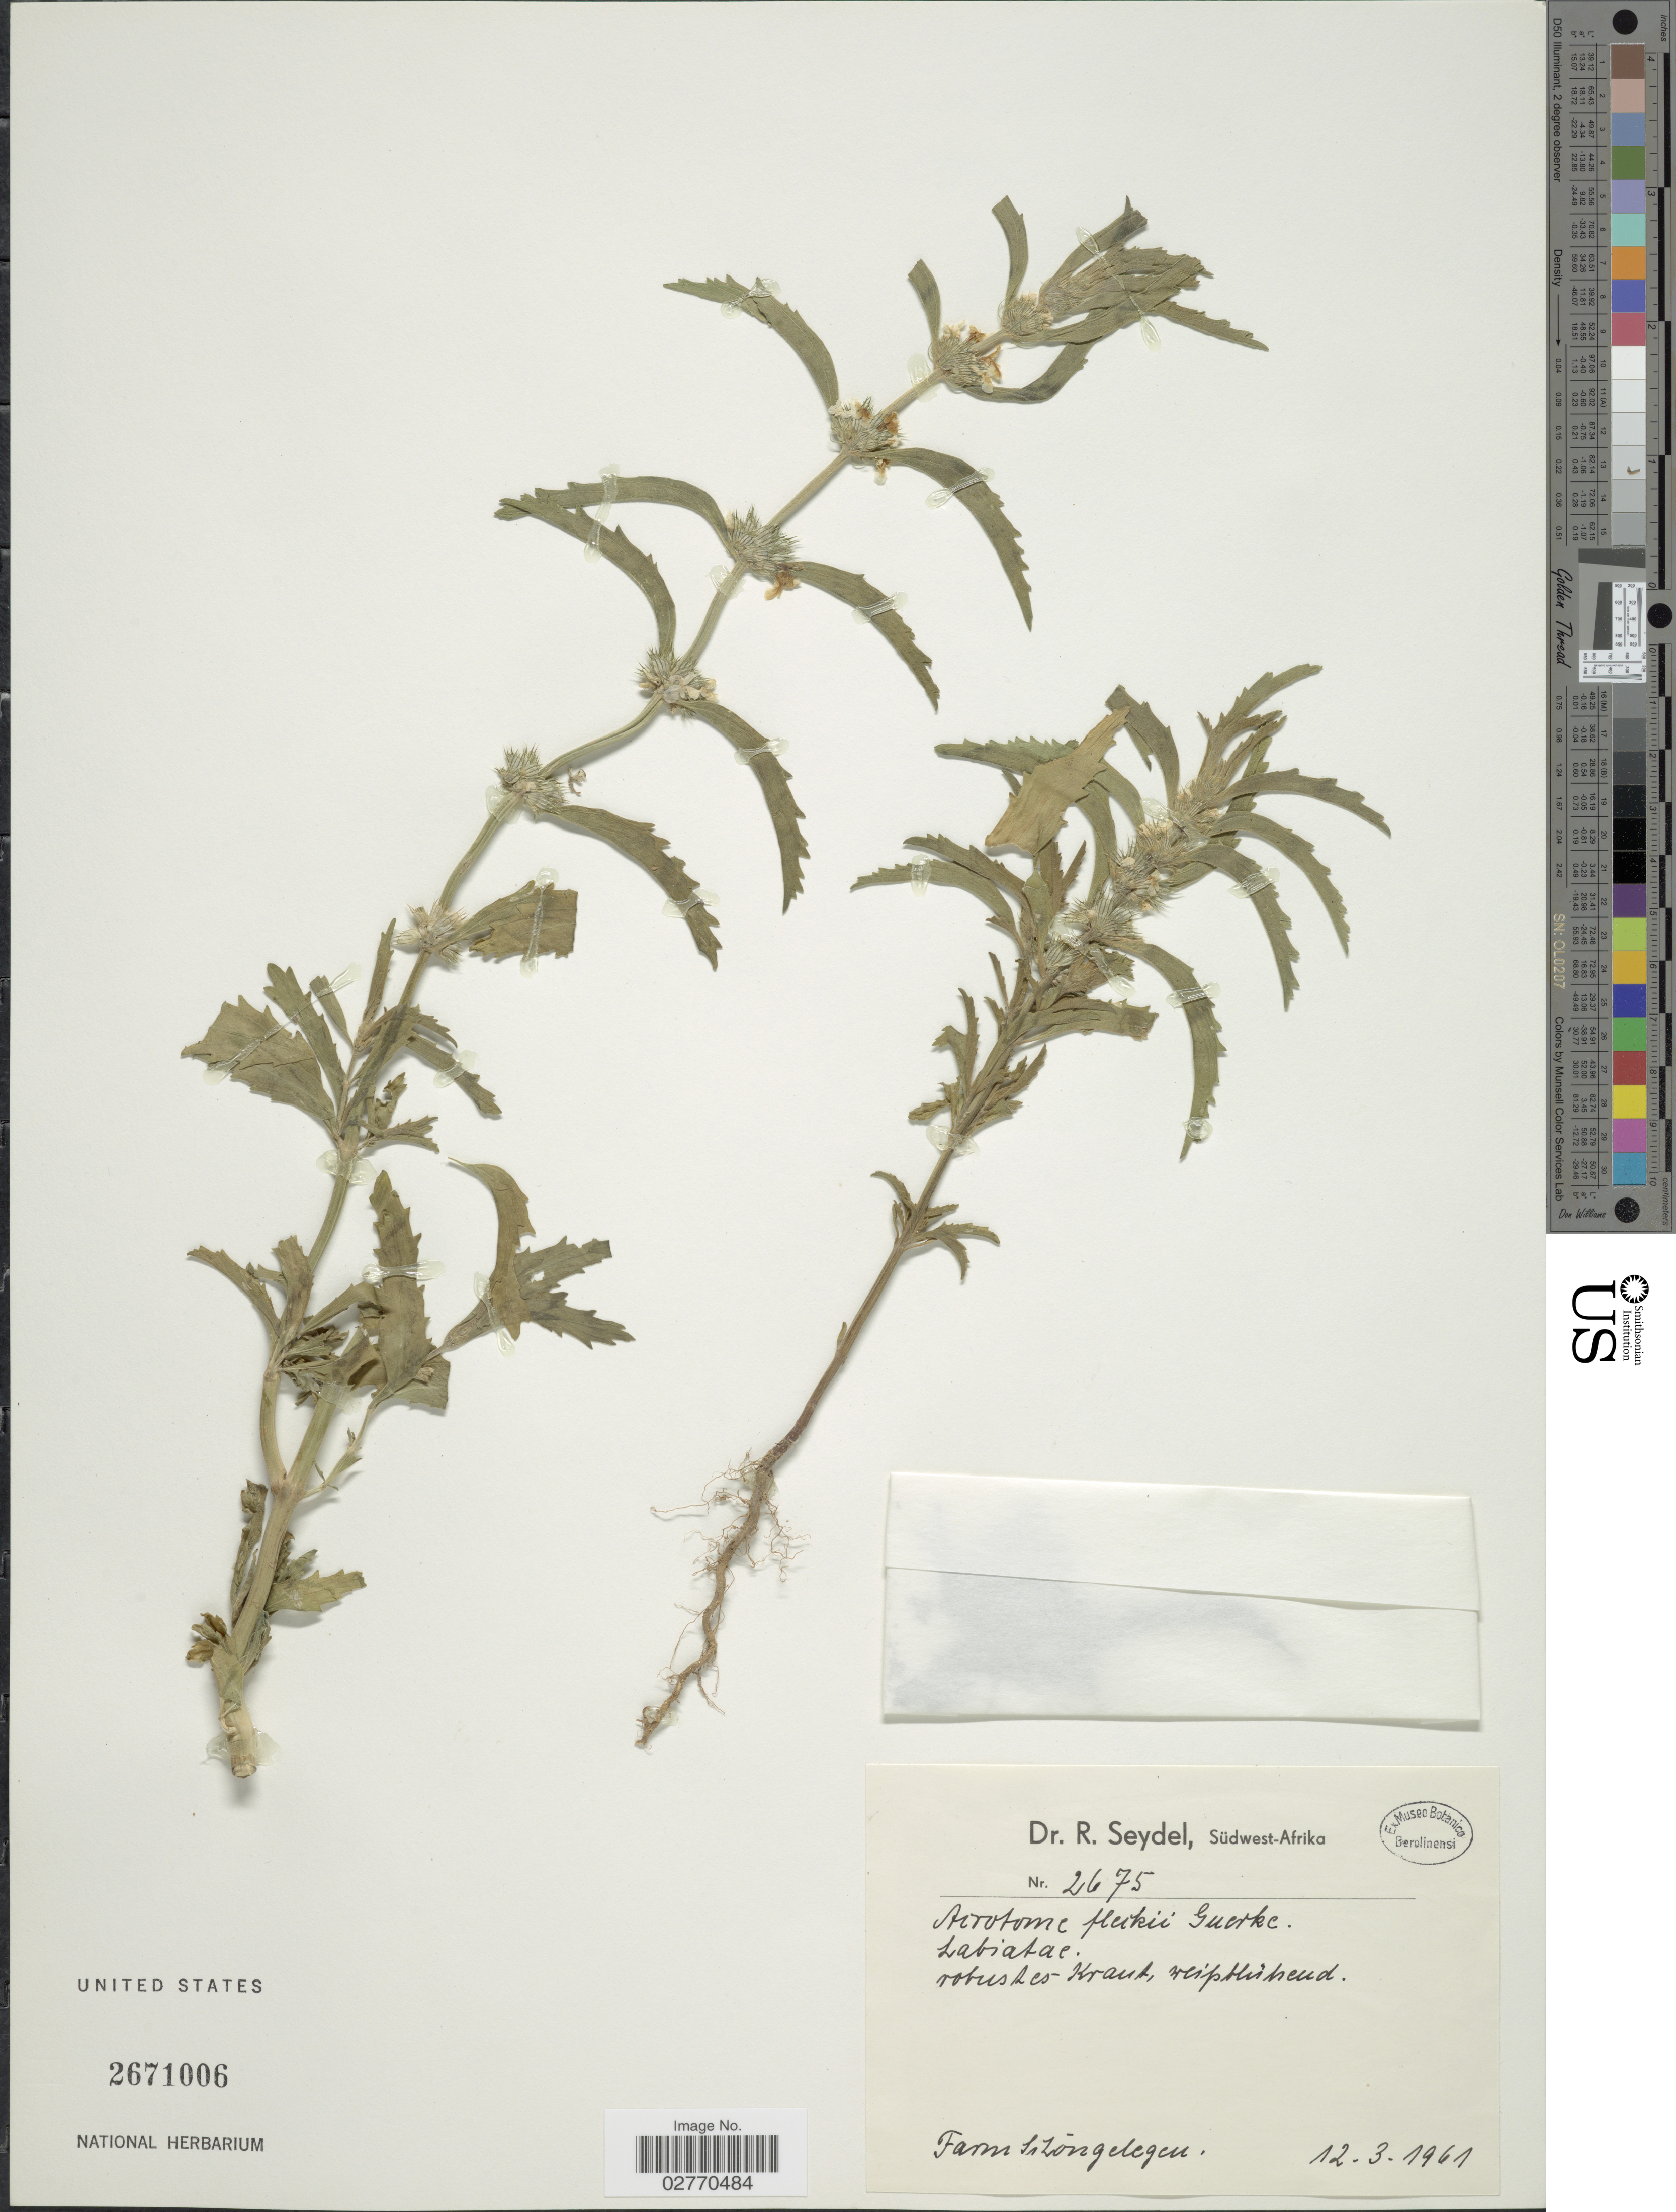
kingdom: Plantae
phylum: Tracheophyta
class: Magnoliopsida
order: Lamiales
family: Lamiaceae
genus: Acrotome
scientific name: Acrotome fleckii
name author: (Gürke) Launert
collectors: R. Seydel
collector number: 2675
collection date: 1961-03-12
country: Namibia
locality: Südwest-Afrika, Farm Lilongelegen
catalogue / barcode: US 2671006